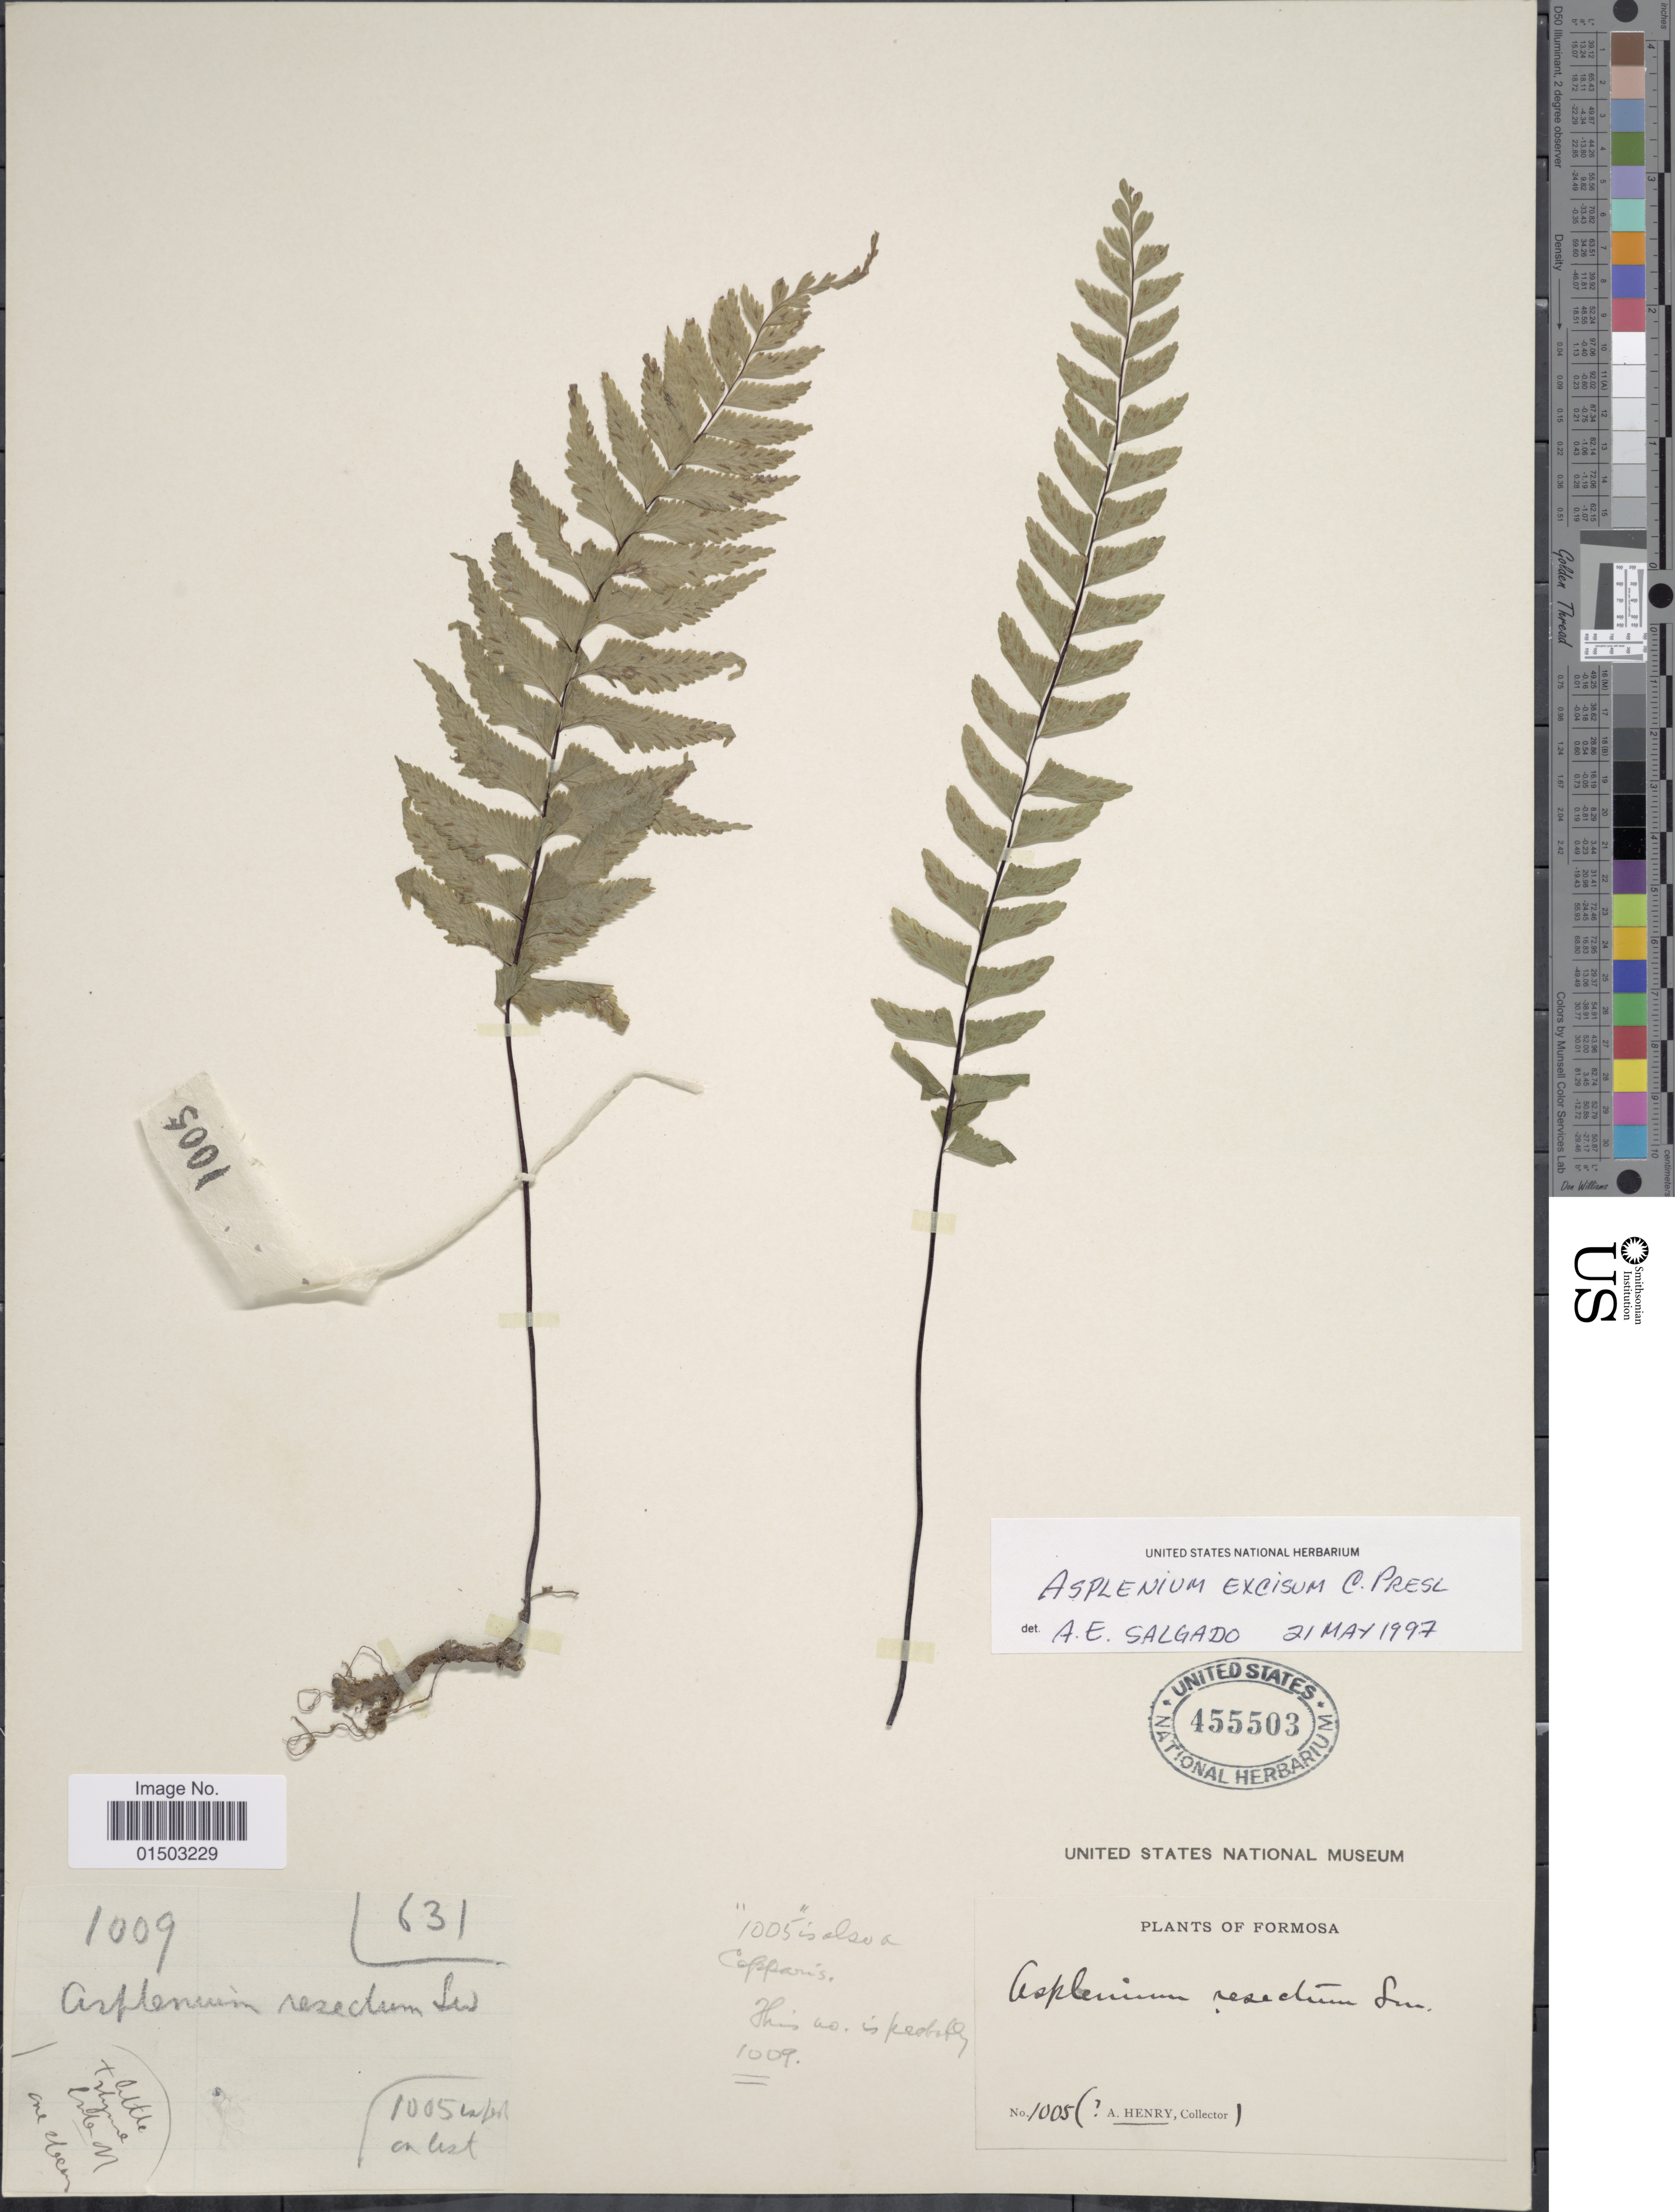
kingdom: Plantae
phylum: Tracheophyta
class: Polypodiopsida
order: Polypodiales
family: Aspleniaceae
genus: Hymenasplenium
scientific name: Hymenasplenium unilaterale var. majus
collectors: A. Henry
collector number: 1005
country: Taiwan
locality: Formosa.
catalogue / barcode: US 455503